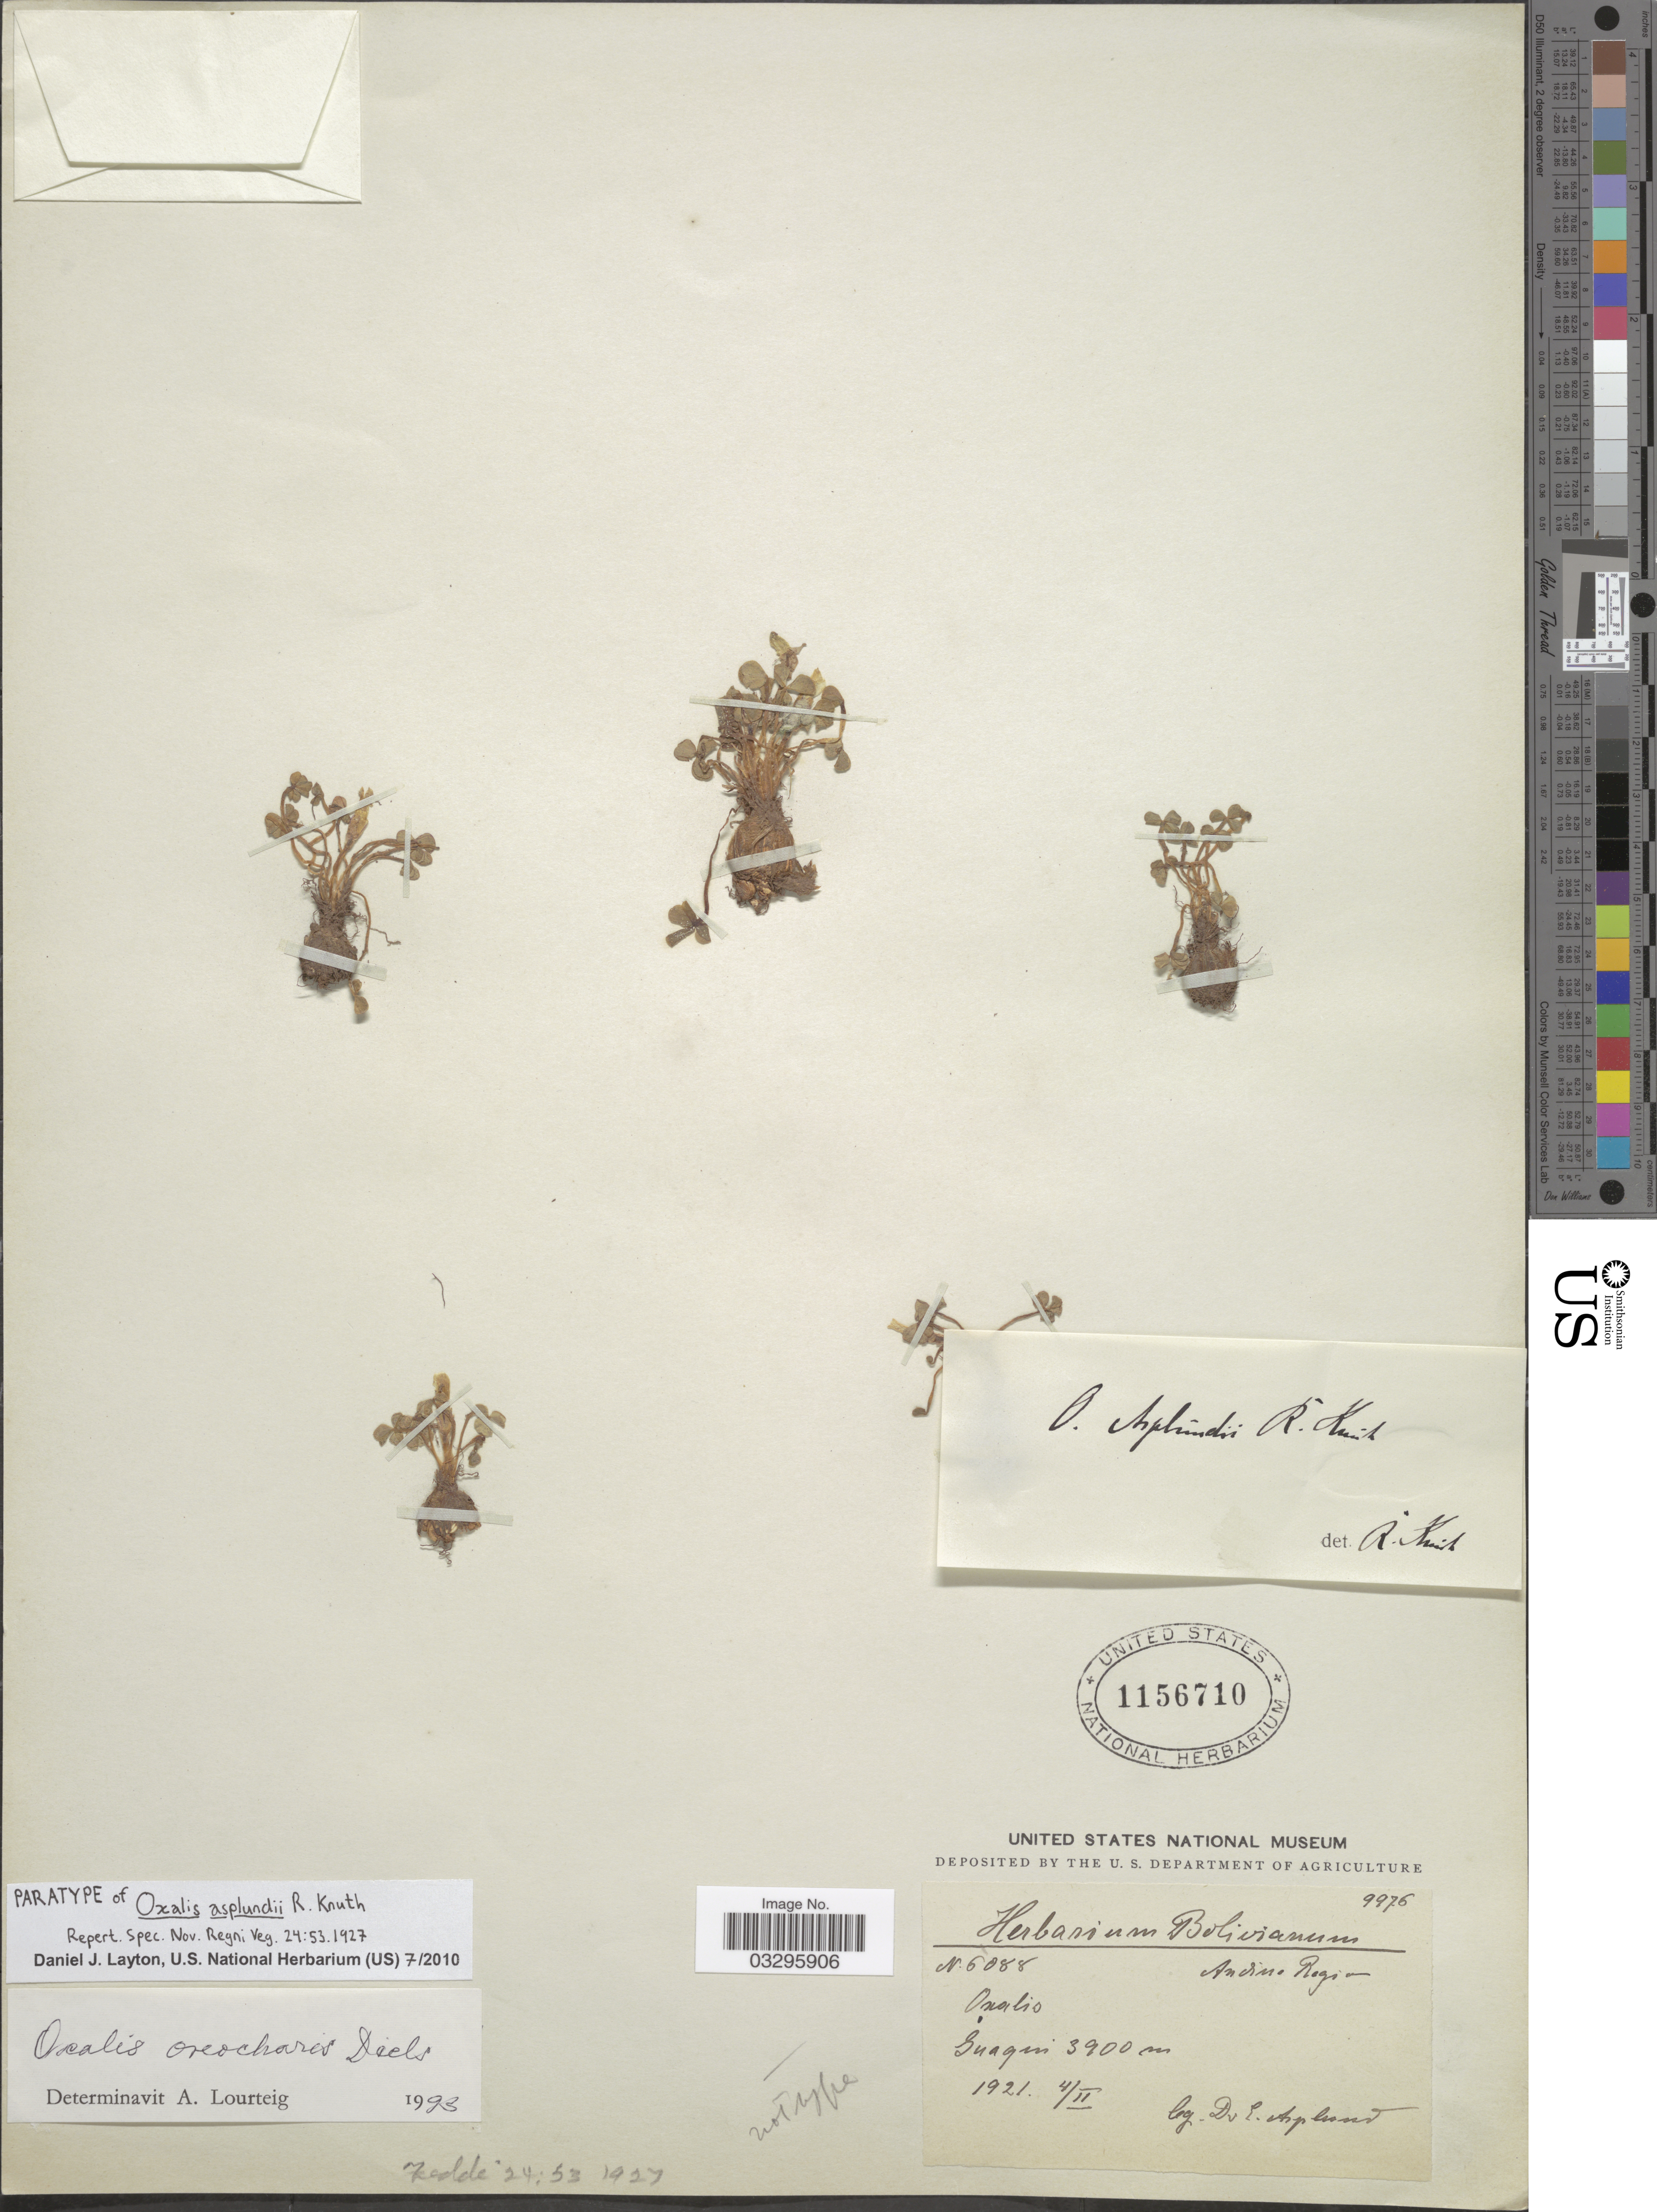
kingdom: Plantae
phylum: Tracheophyta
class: Magnoliopsida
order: Oxalidales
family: Oxalidaceae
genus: Oxalis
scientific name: Oxalis oreocharis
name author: Diels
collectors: E. Asplund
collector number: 6088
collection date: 1921-02-04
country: Bolivia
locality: Andine Region. Guaqui.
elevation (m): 3900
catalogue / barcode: US 1156710